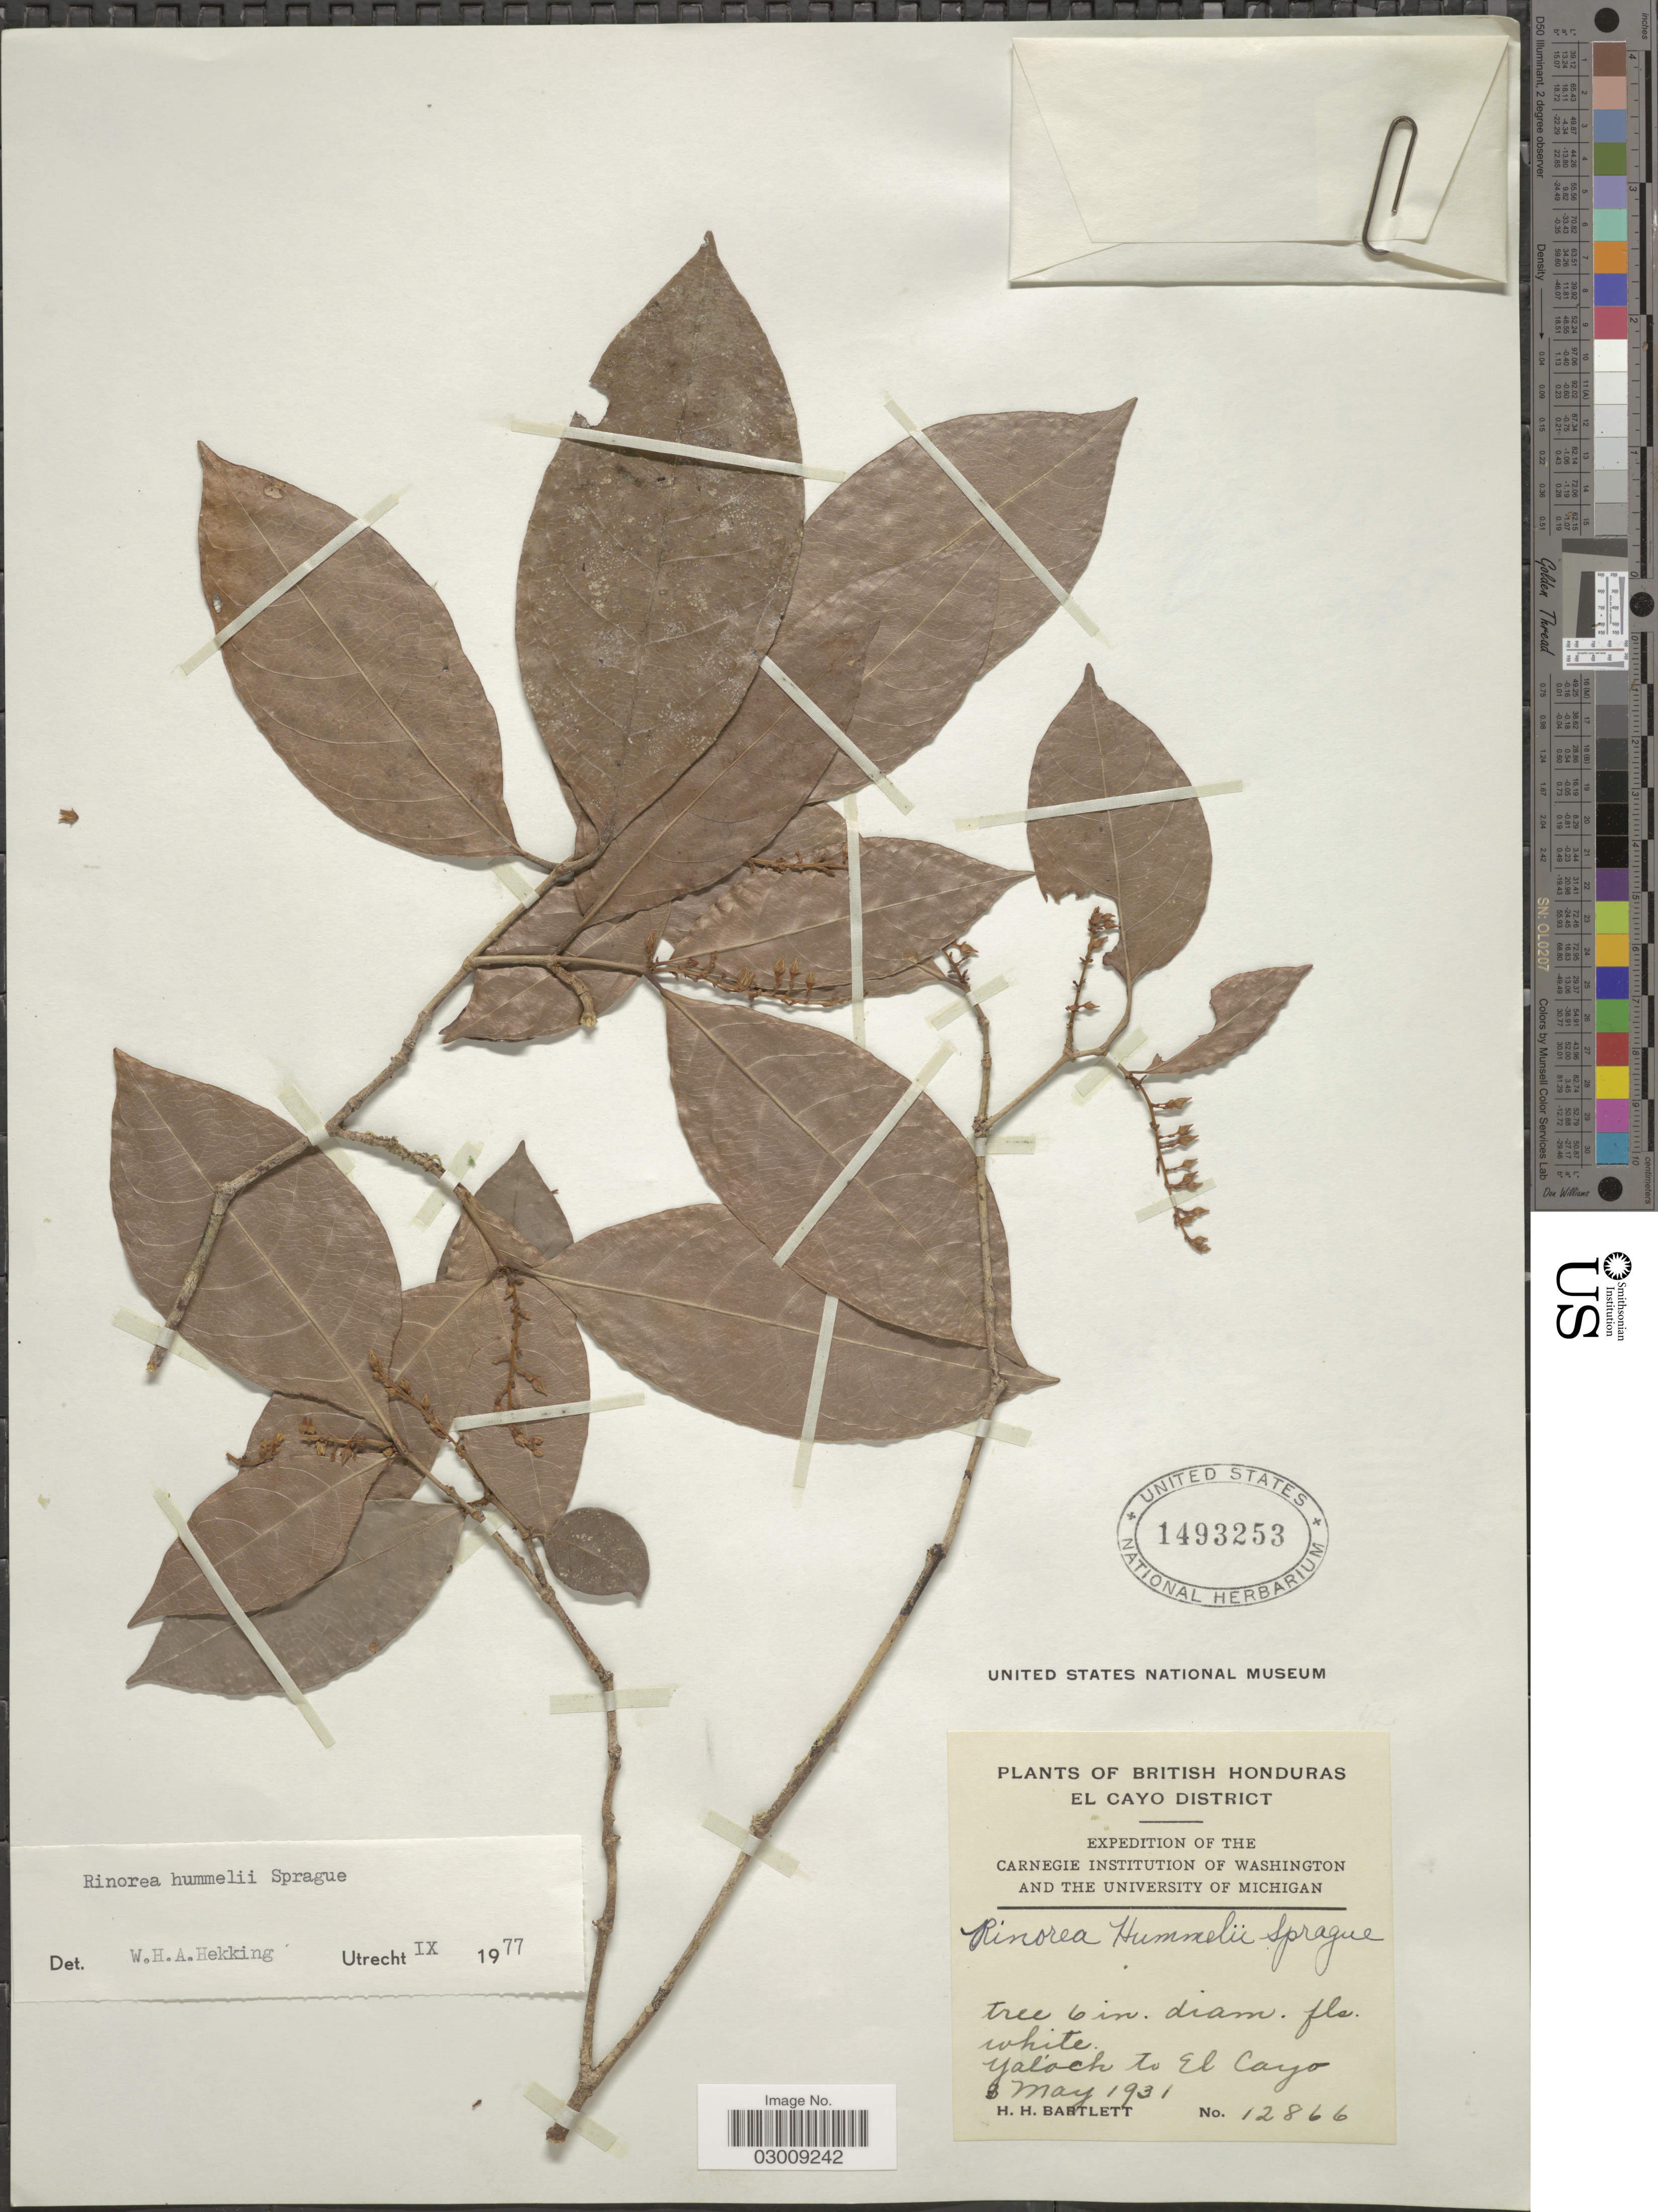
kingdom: Plantae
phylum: Tracheophyta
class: Magnoliopsida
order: Malpighiales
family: Violaceae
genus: Rinorea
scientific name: Rinorea hummelii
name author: Sprague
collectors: H. H. Bartlett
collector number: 12866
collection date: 1931-05-03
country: Belize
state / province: Cayo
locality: British Honduras. El Cayo District. Yaloch to El Cayo.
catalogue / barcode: US 1493253